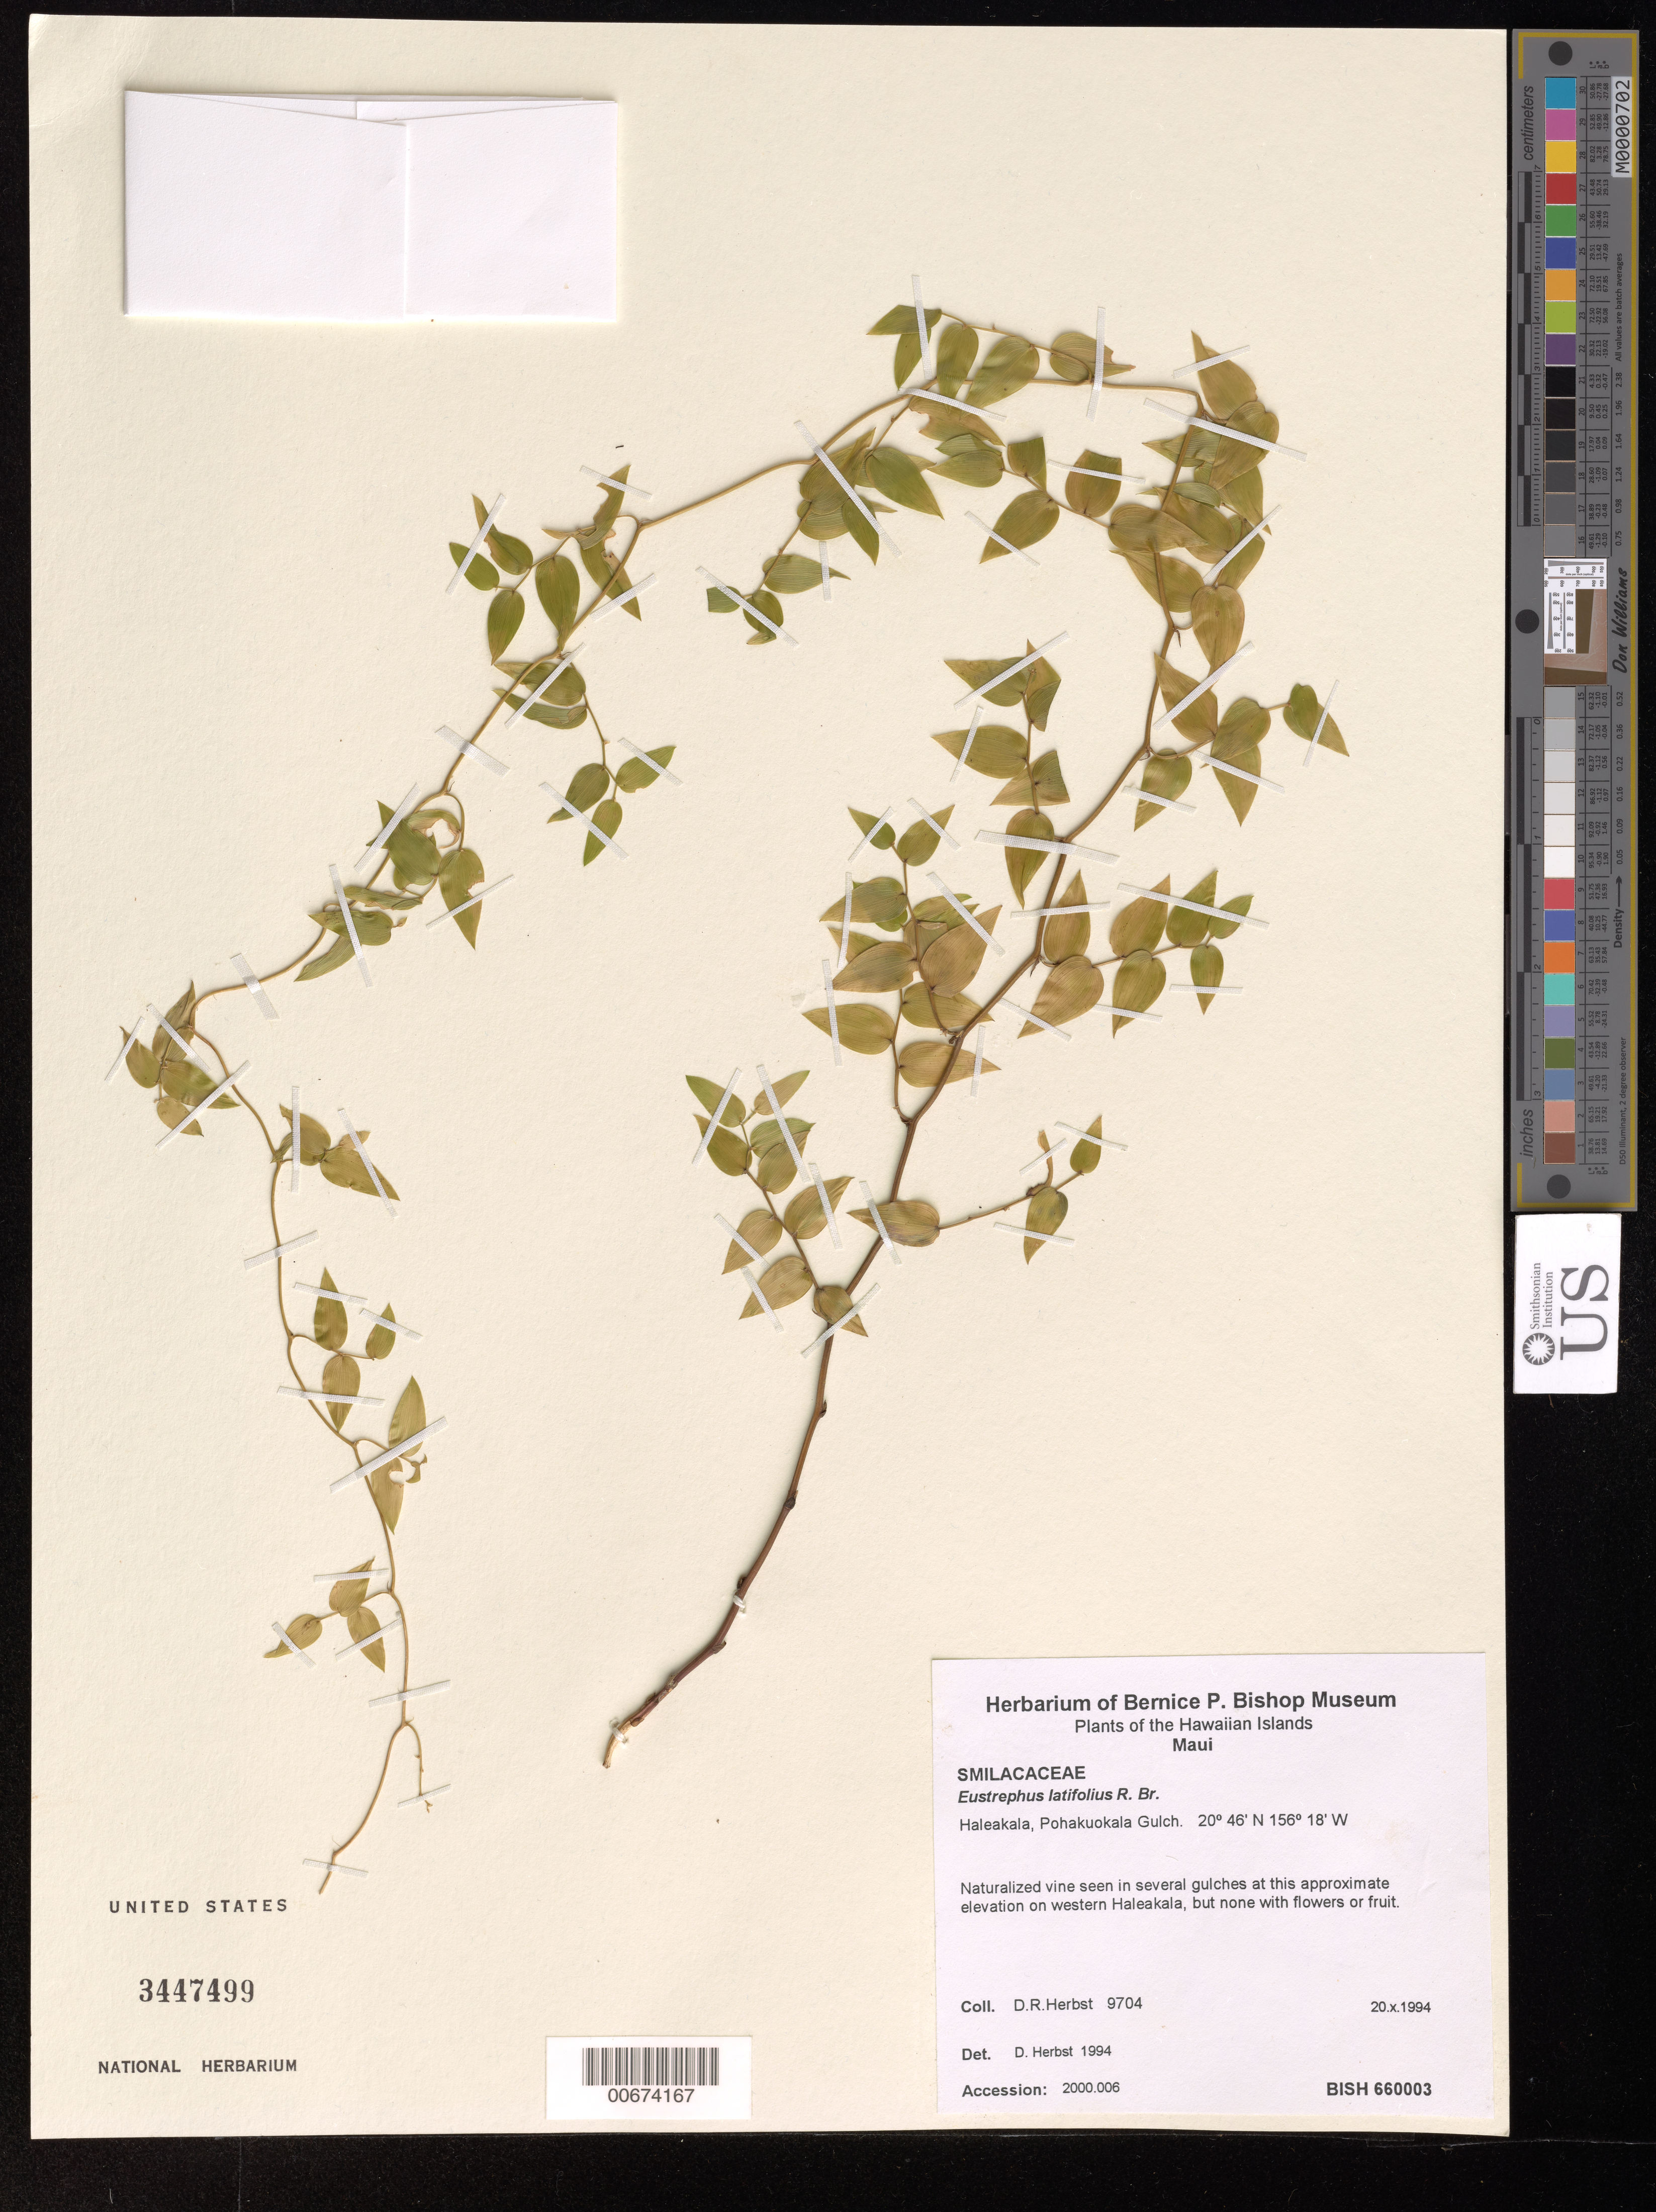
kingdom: Plantae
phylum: Tracheophyta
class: Liliopsida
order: Asparagales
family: Asparagaceae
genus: Asparagus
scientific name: Asparagus asparagoides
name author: (L.) Druce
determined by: Staples, G. W.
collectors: D. R. Herbst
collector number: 9704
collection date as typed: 20 Oct 1994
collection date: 1994-10-20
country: United States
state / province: Hawaii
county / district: Maui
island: Maui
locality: Haleakala, Pohakuokala Gulch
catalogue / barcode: US 3447499